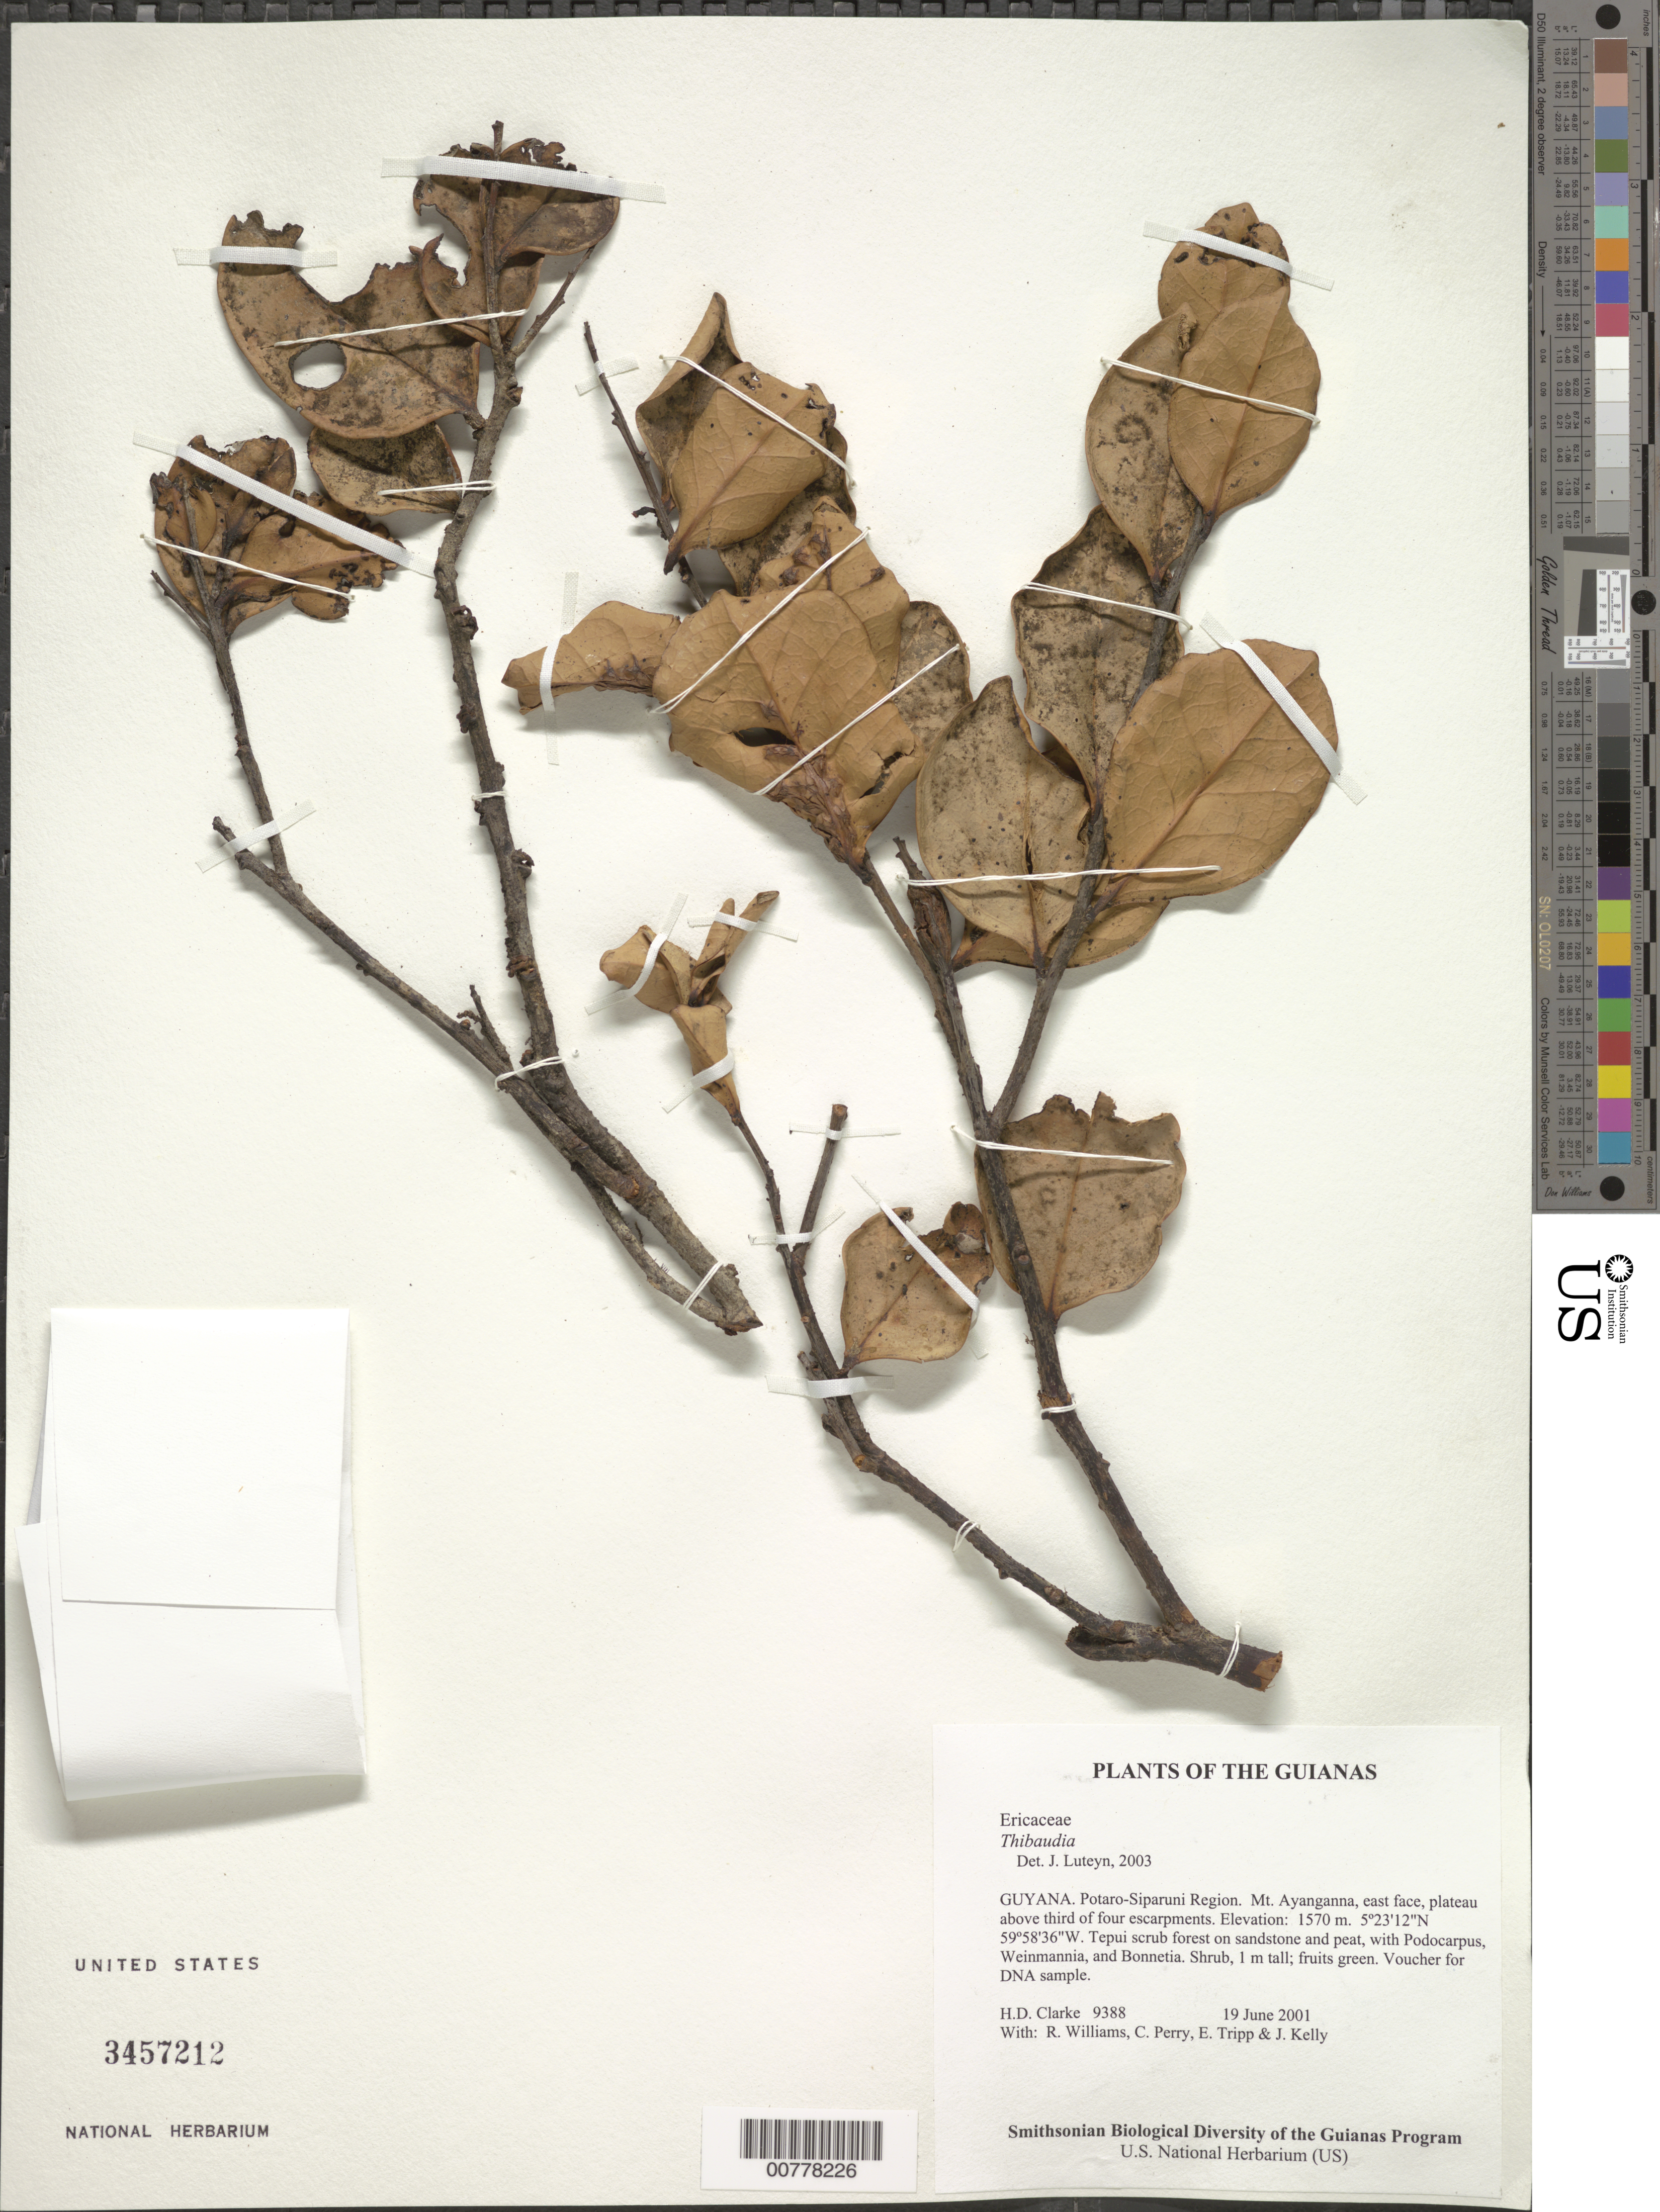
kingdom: Plantae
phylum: Tracheophyta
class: Magnoliopsida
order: Ericales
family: Ericaceae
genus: Thibaudia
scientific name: Thibaudia sp.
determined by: Luteyn, J. L.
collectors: H. D. Clarke, R. Williams, C. Perry, E. Tripp & J. Kelly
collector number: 9388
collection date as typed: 19 June 2001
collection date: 2001-06-19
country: Guyana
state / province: Potaro-Siparuni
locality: Mt. Ayanganna, east face, plateau above third of four escarpments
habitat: Tepui scrub forest on sandstone and peat, with Podocarpus, Weinmannia, and Bonnetia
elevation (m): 1570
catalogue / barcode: US 3457212